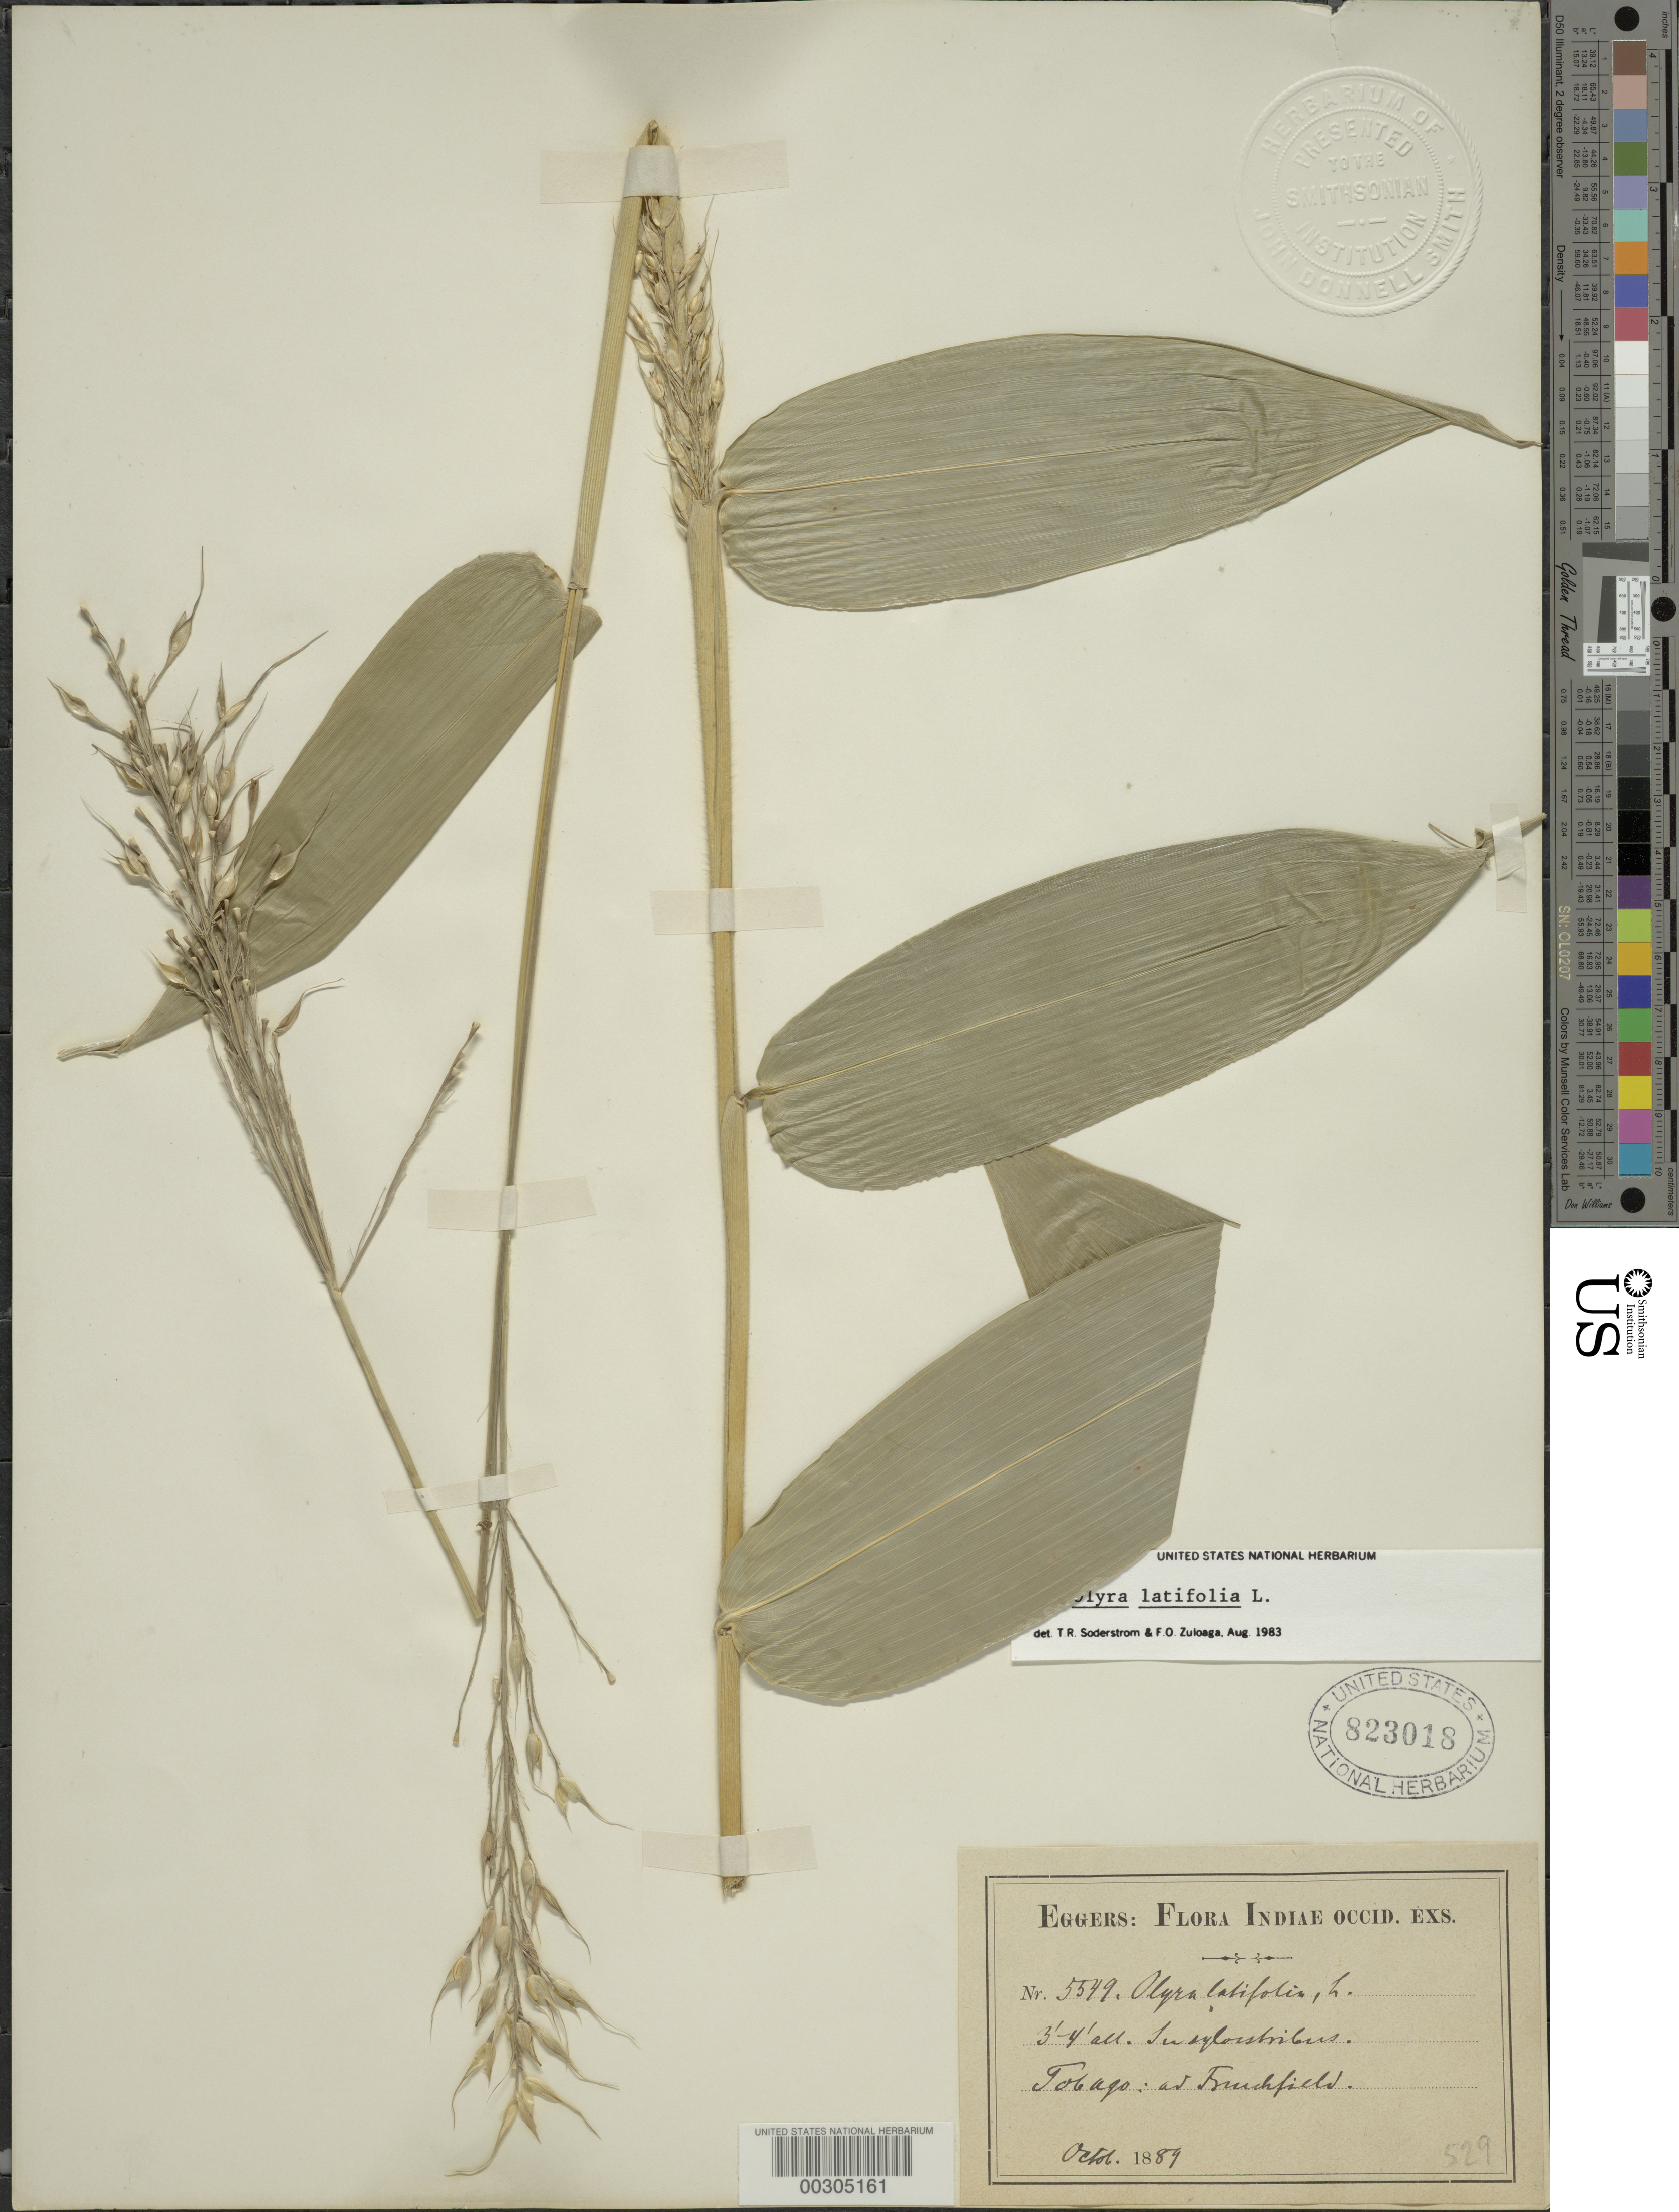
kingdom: Plantae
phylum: Tracheophyta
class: Liliopsida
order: Poales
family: Poaceae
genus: Olyra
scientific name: Olyra latifolia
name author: L.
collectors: H. F. A. von Eggers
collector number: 5549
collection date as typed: Oct 1889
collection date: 1889-10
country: Trinidad and Tobago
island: Tobago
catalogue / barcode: US 823018